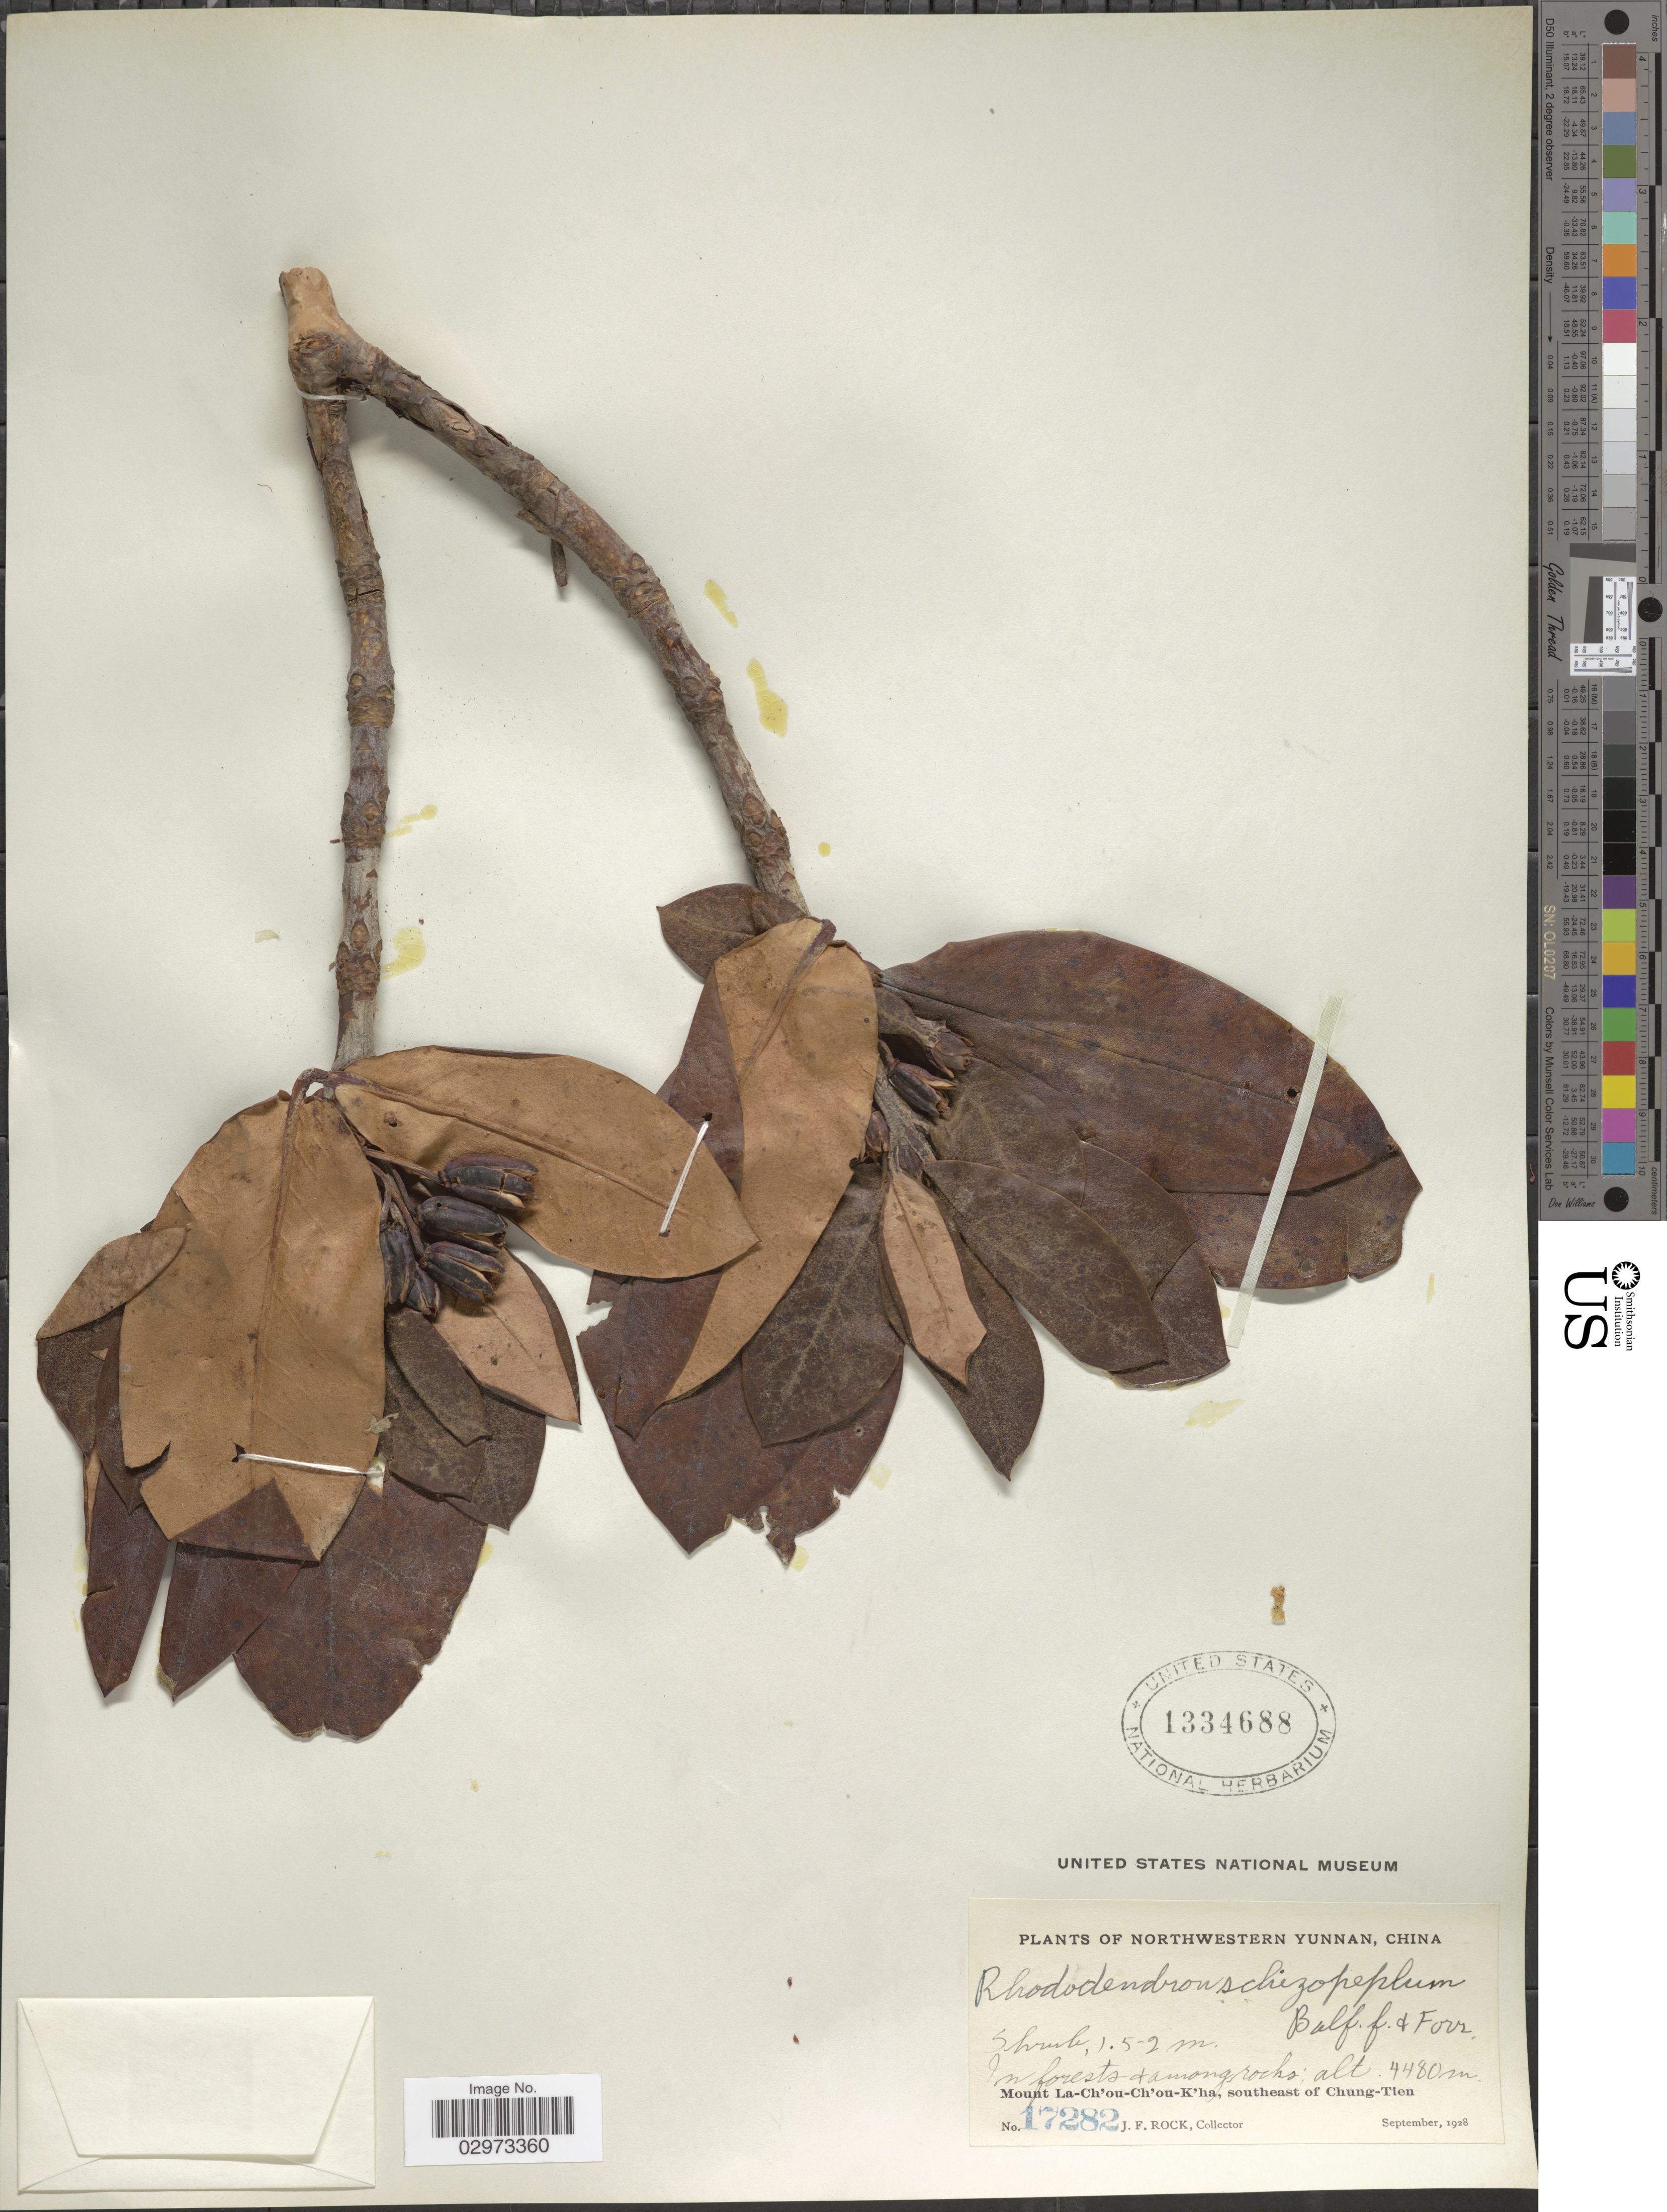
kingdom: Plantae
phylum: Tracheophyta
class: Magnoliopsida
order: Ericales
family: Ericaceae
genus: Rhododendron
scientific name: Rhododendron schizopeplum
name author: Balf. f. & Forrest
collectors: J. Rock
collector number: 17282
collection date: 1928-09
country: China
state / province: Yunnan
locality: Northwestern Yunnan. In forests and among rocks. Mount La-Ch'ou-Ch'ou-K'ha, southeast of Chung-Tien.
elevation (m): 4480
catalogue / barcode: US 1334688